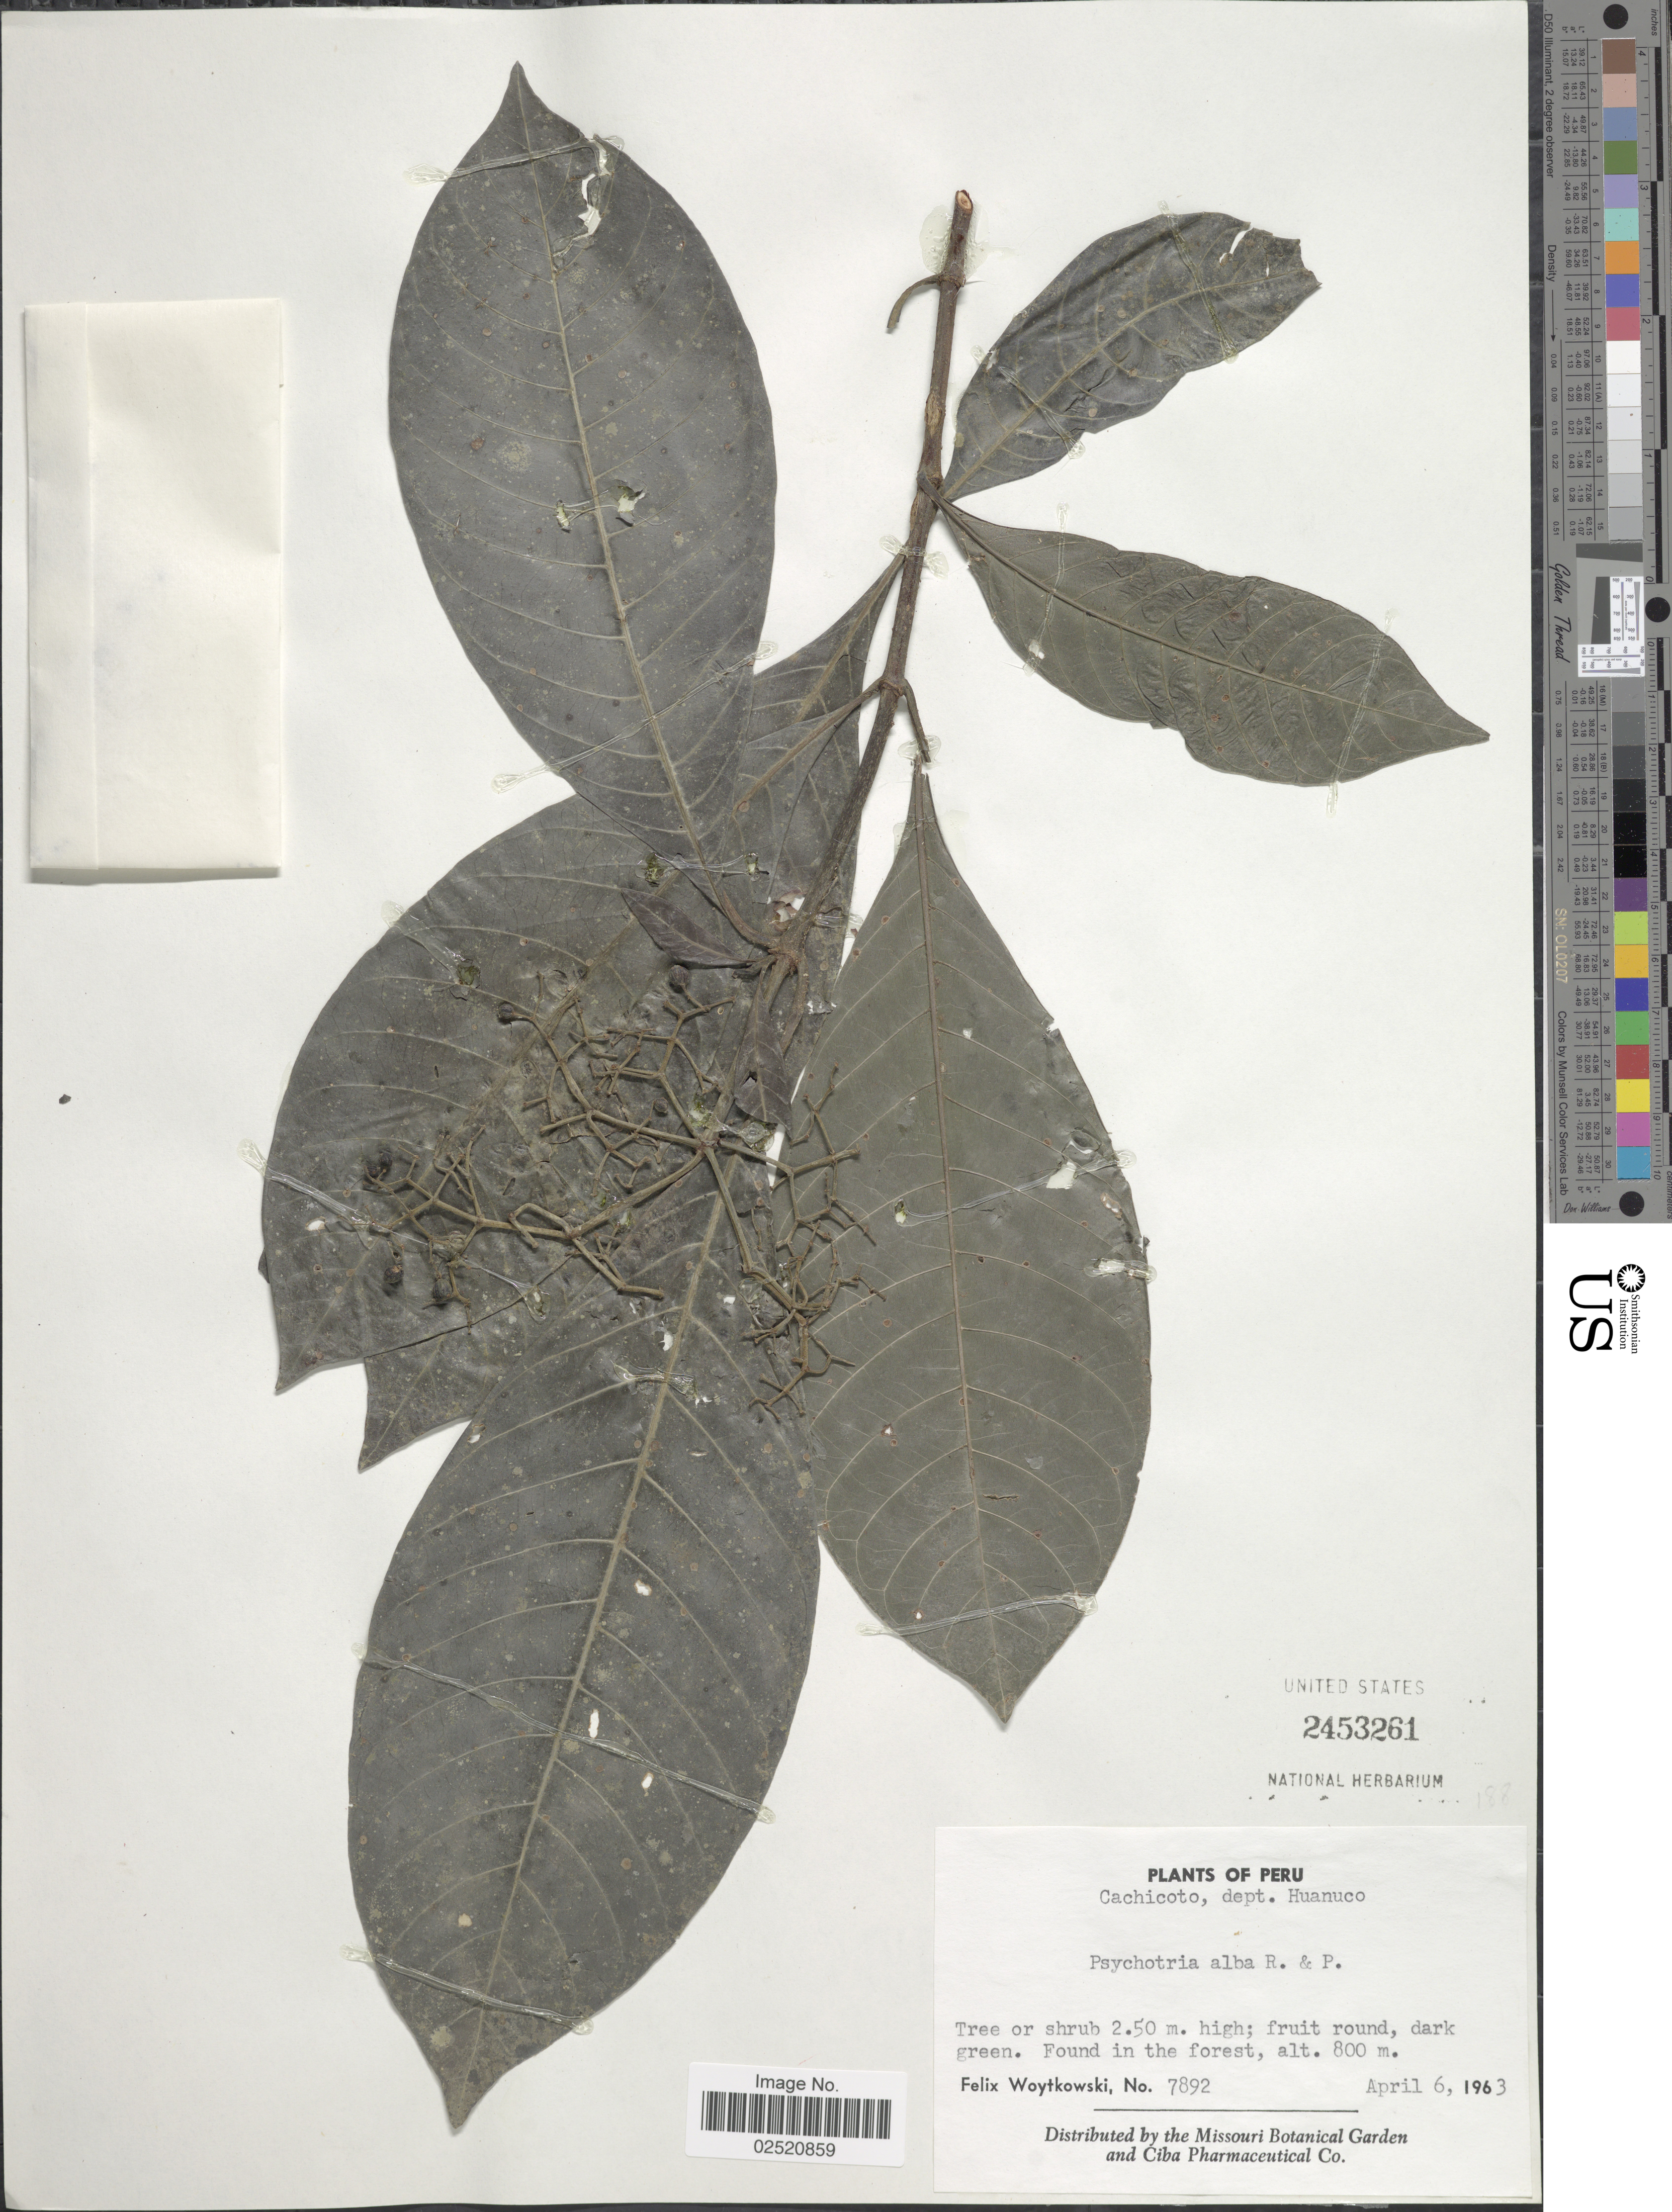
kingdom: Plantae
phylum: Tracheophyta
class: Magnoliopsida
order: Gentianales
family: Rubiaceae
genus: Psychotria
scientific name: Psychotria alba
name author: Ruiz & Pav.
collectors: F. Woytkowski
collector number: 7892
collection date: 1963-04-06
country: Peru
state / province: Huánuco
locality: Cachicoto, in the forest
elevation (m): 800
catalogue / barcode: US 2453261